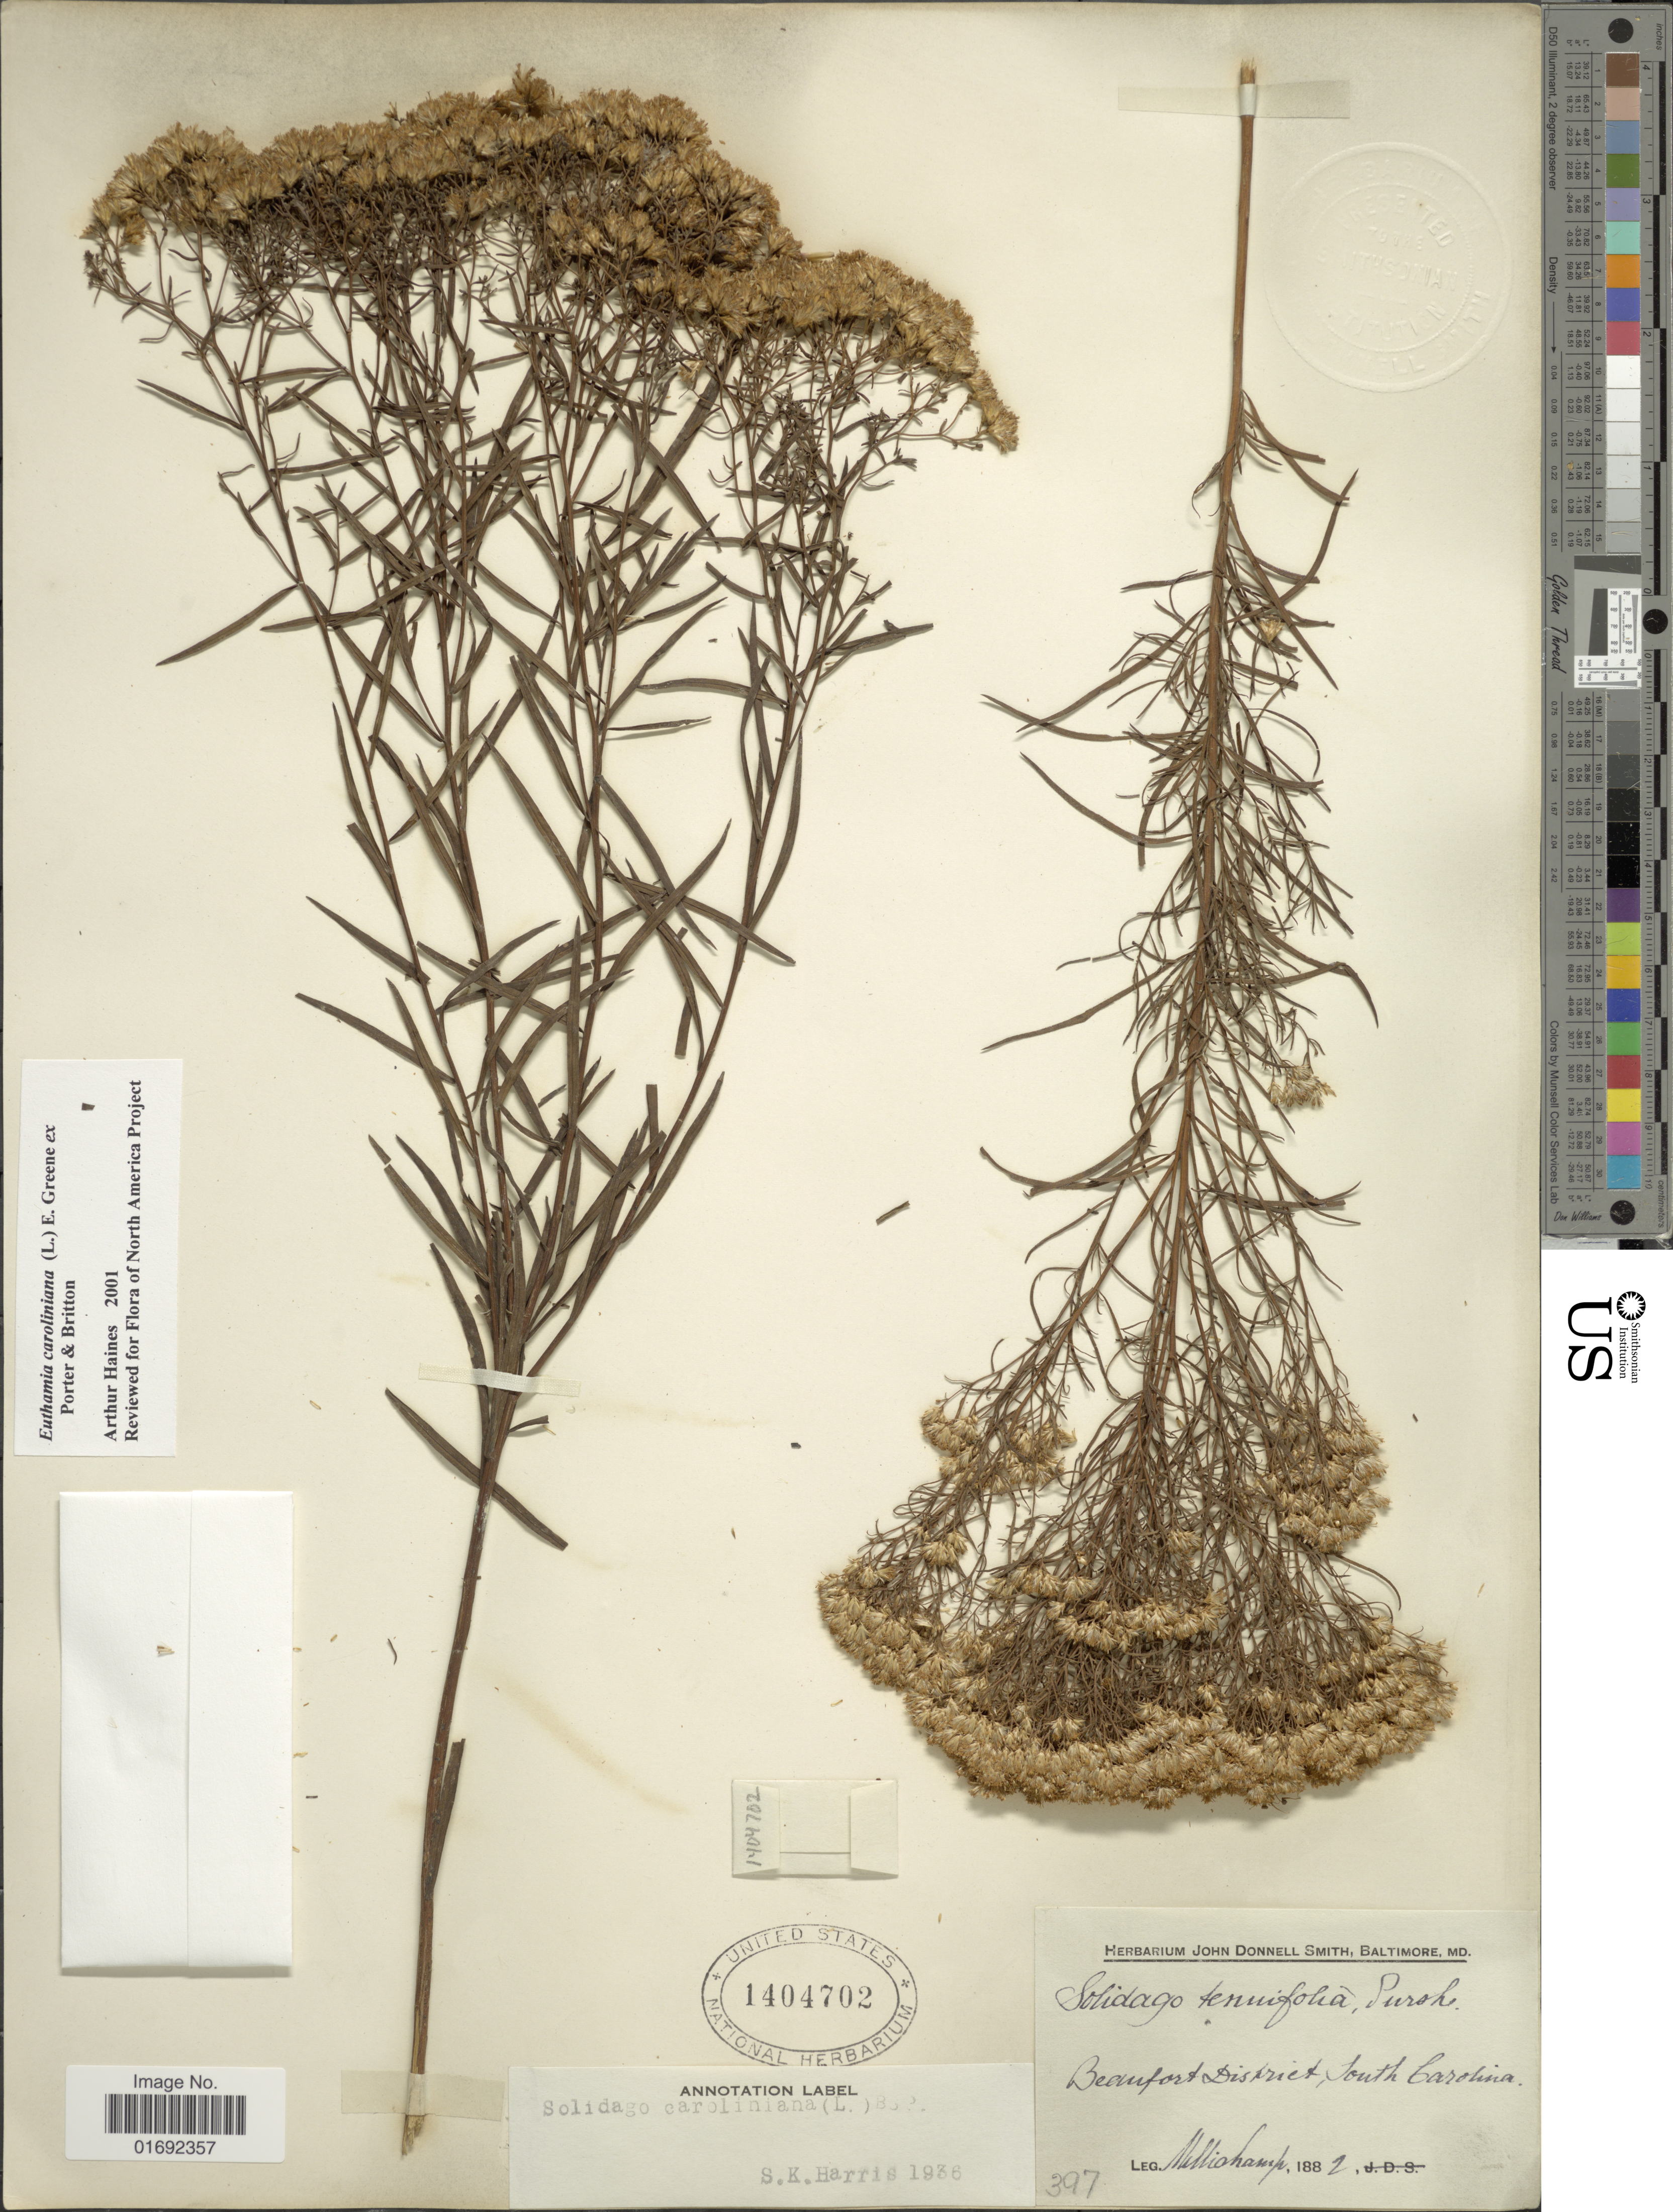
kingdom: Plantae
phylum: Tracheophyta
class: Magnoliopsida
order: Asterales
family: Asteraceae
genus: Euthamia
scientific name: Euthamia caroliniana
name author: (L.) Greene ex Porter & Britton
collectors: -. Mellichamp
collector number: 397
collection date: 1882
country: United States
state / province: South Carolina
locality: Beaufort District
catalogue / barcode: US 1404702